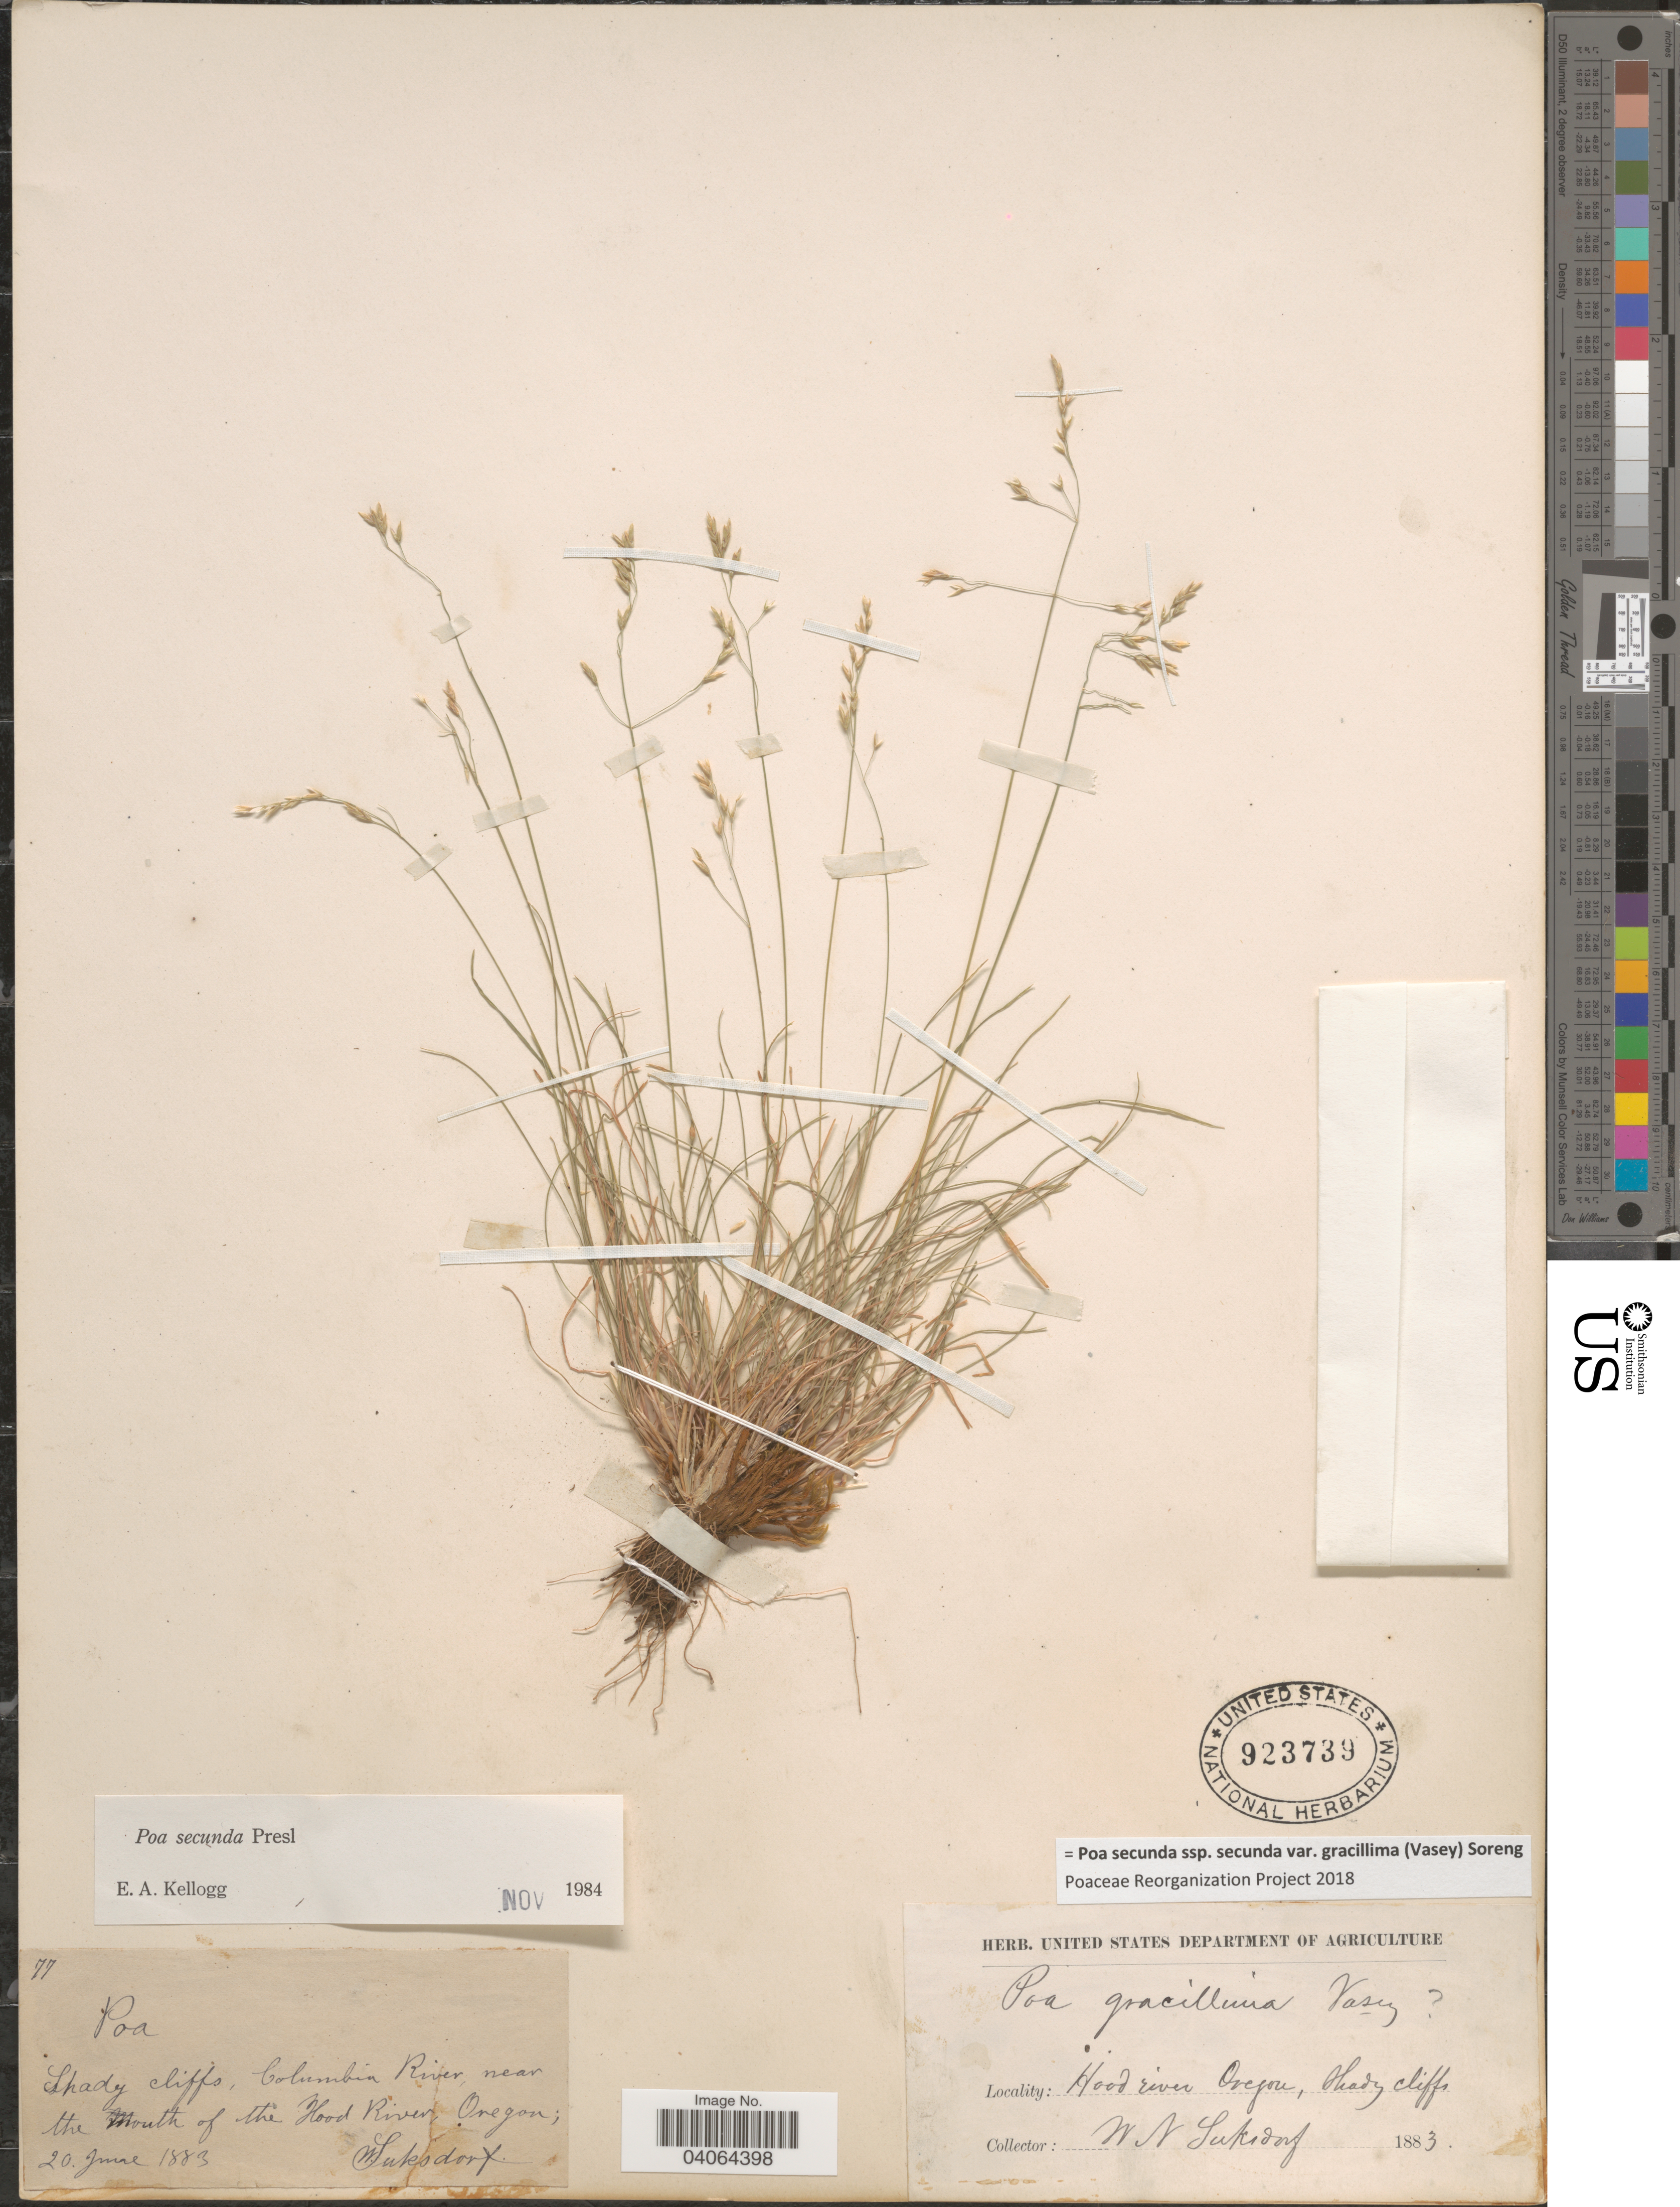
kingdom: Plantae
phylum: Tracheophyta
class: Liliopsida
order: Poales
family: Poaceae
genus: Poa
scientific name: Poa secunda subsp. secunda var. gracillima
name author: (Vasey) Soreng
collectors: W. N. Suksdorf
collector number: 77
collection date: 1883-06-20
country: United States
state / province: Oregon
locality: Shady cliffs, Columbia River near the mouth of the Hood River.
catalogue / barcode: US 923739